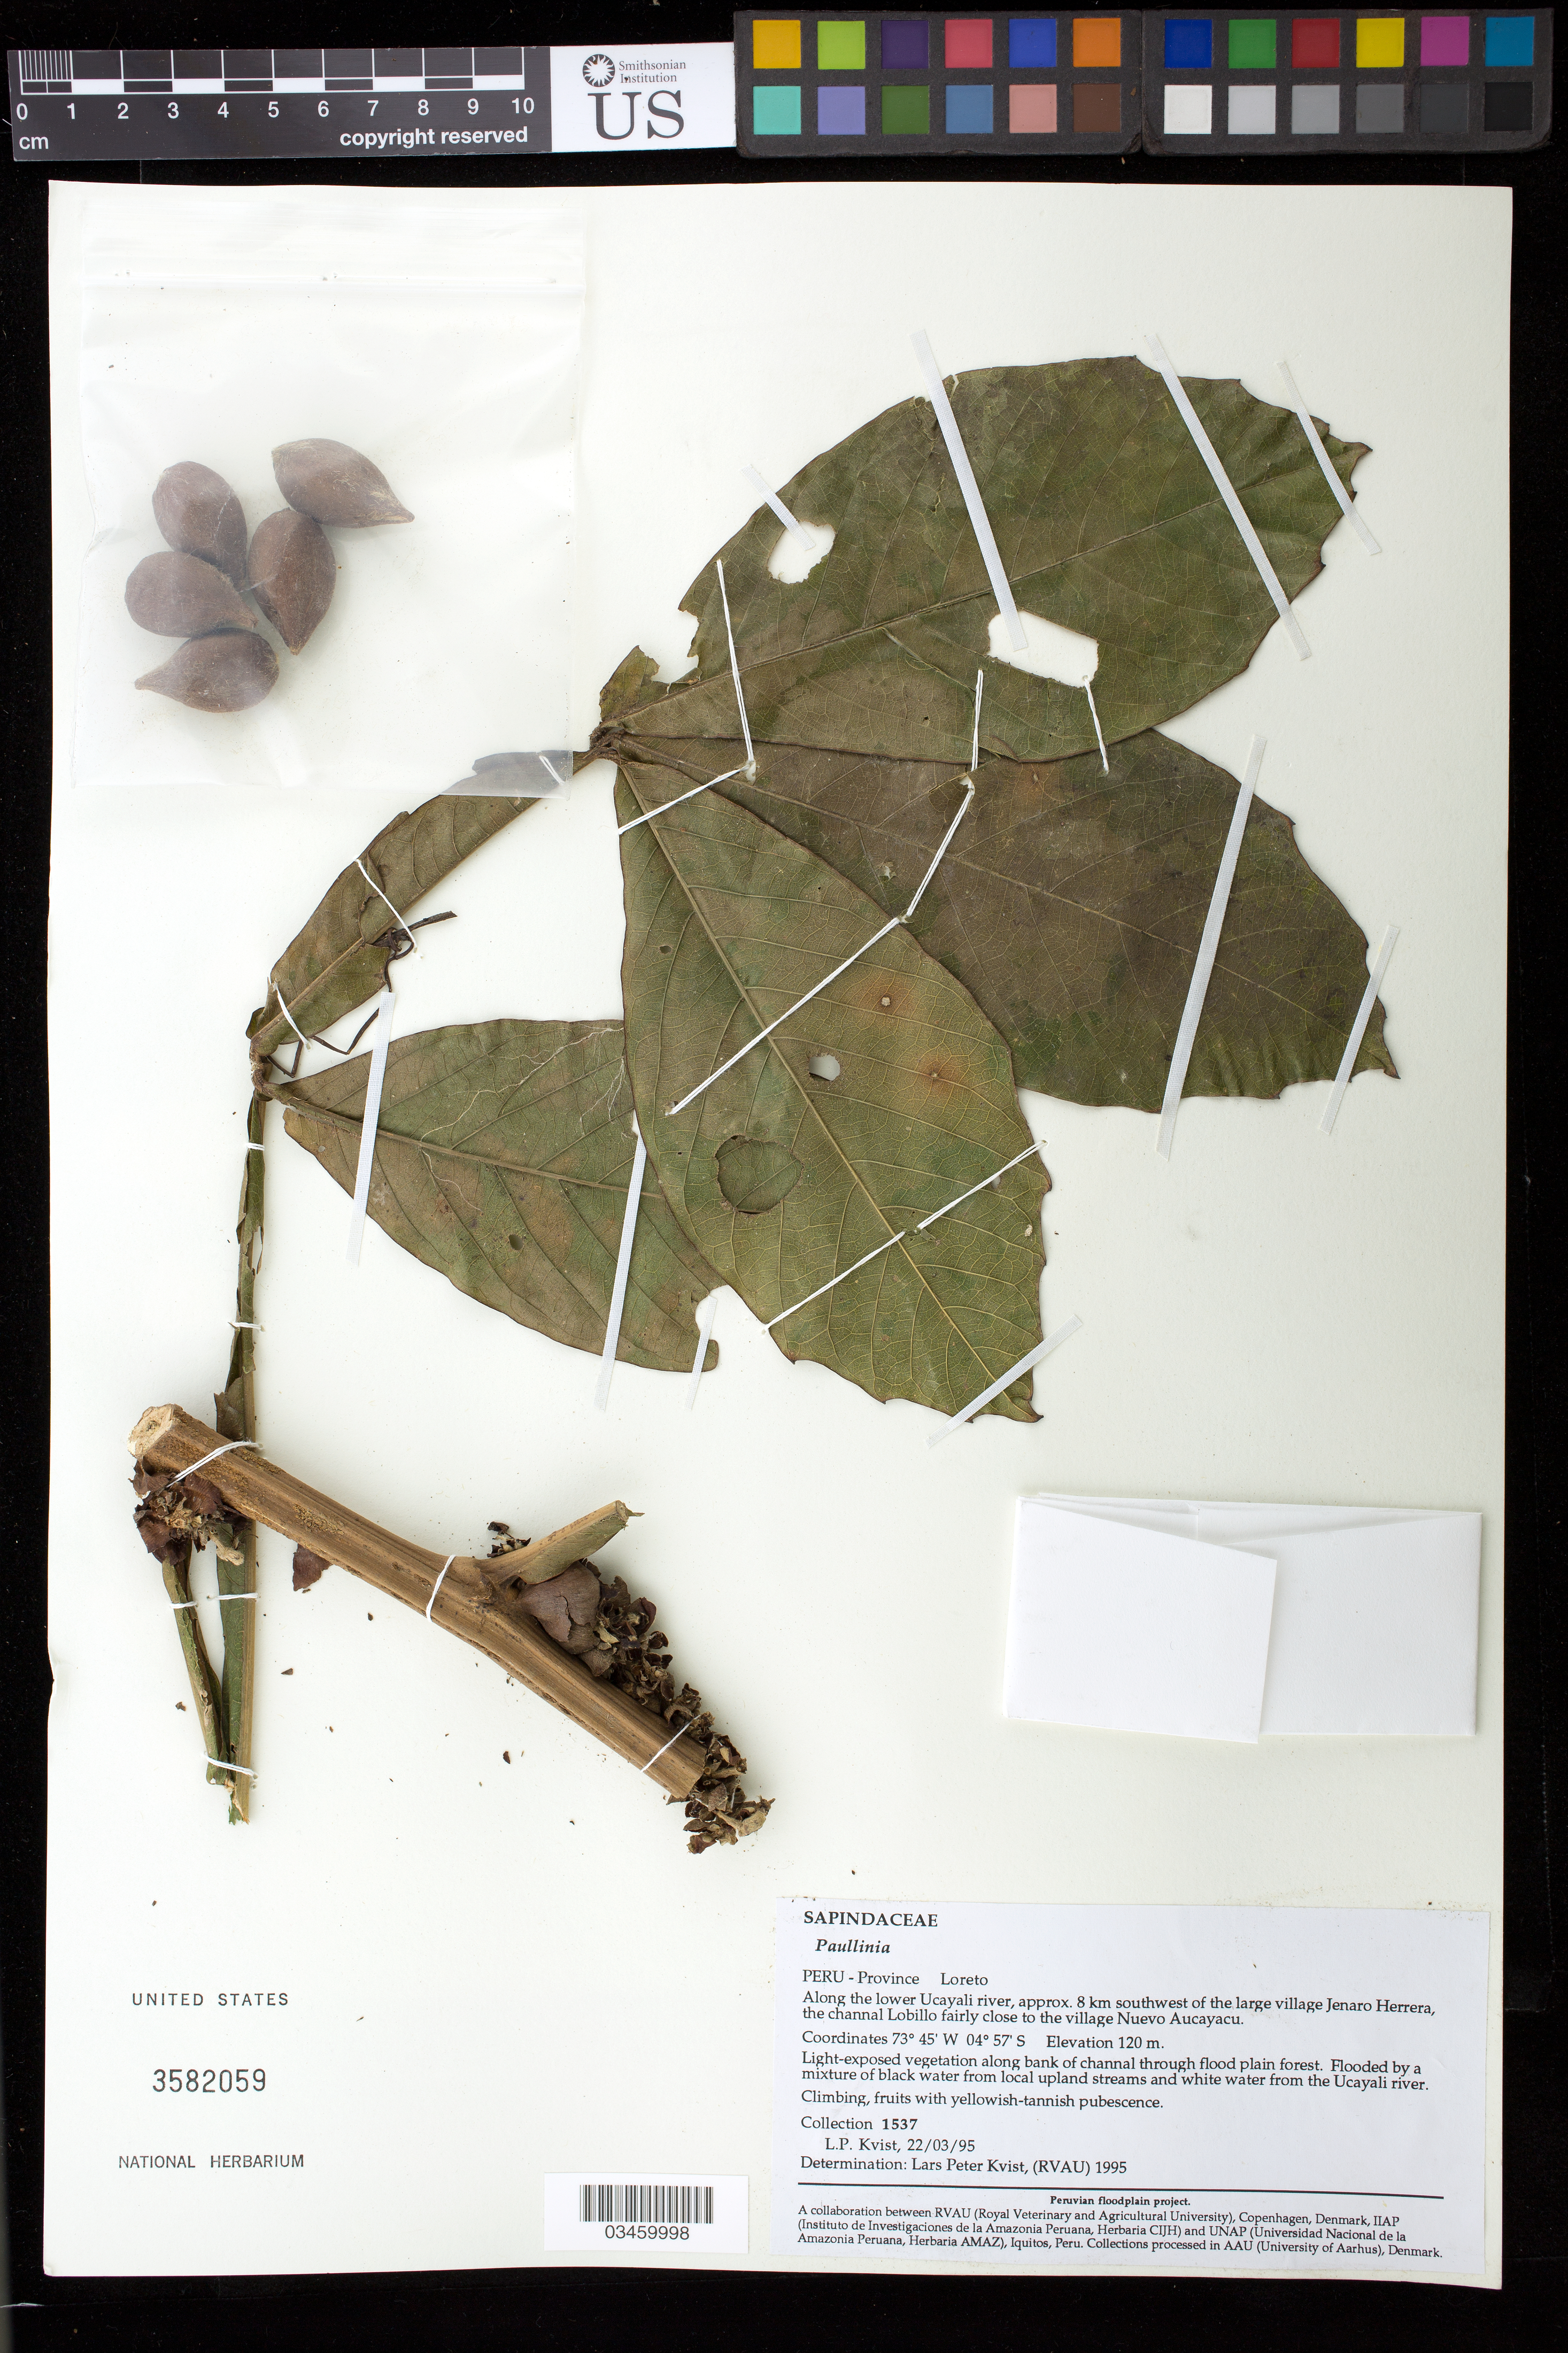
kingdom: Plantae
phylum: Tracheophyta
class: Magnoliopsida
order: Sapindales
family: Sapindaceae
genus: Paullinia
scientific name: Paullinia bracteosa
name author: Radlk.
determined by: Acevedo-Rodriguez, P., (US), Smithsonian Institution - National Museum of Natural History (UNITED STATES)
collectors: L. P. Kvist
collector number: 1537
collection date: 1995-03-22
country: Peru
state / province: Loreto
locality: Lower Ucayali River, approx. 8 km SW of Jenaro Herrera, the channal Lobillo fairly close to the village Nuevo Aucayacu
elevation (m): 120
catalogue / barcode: US 3582059